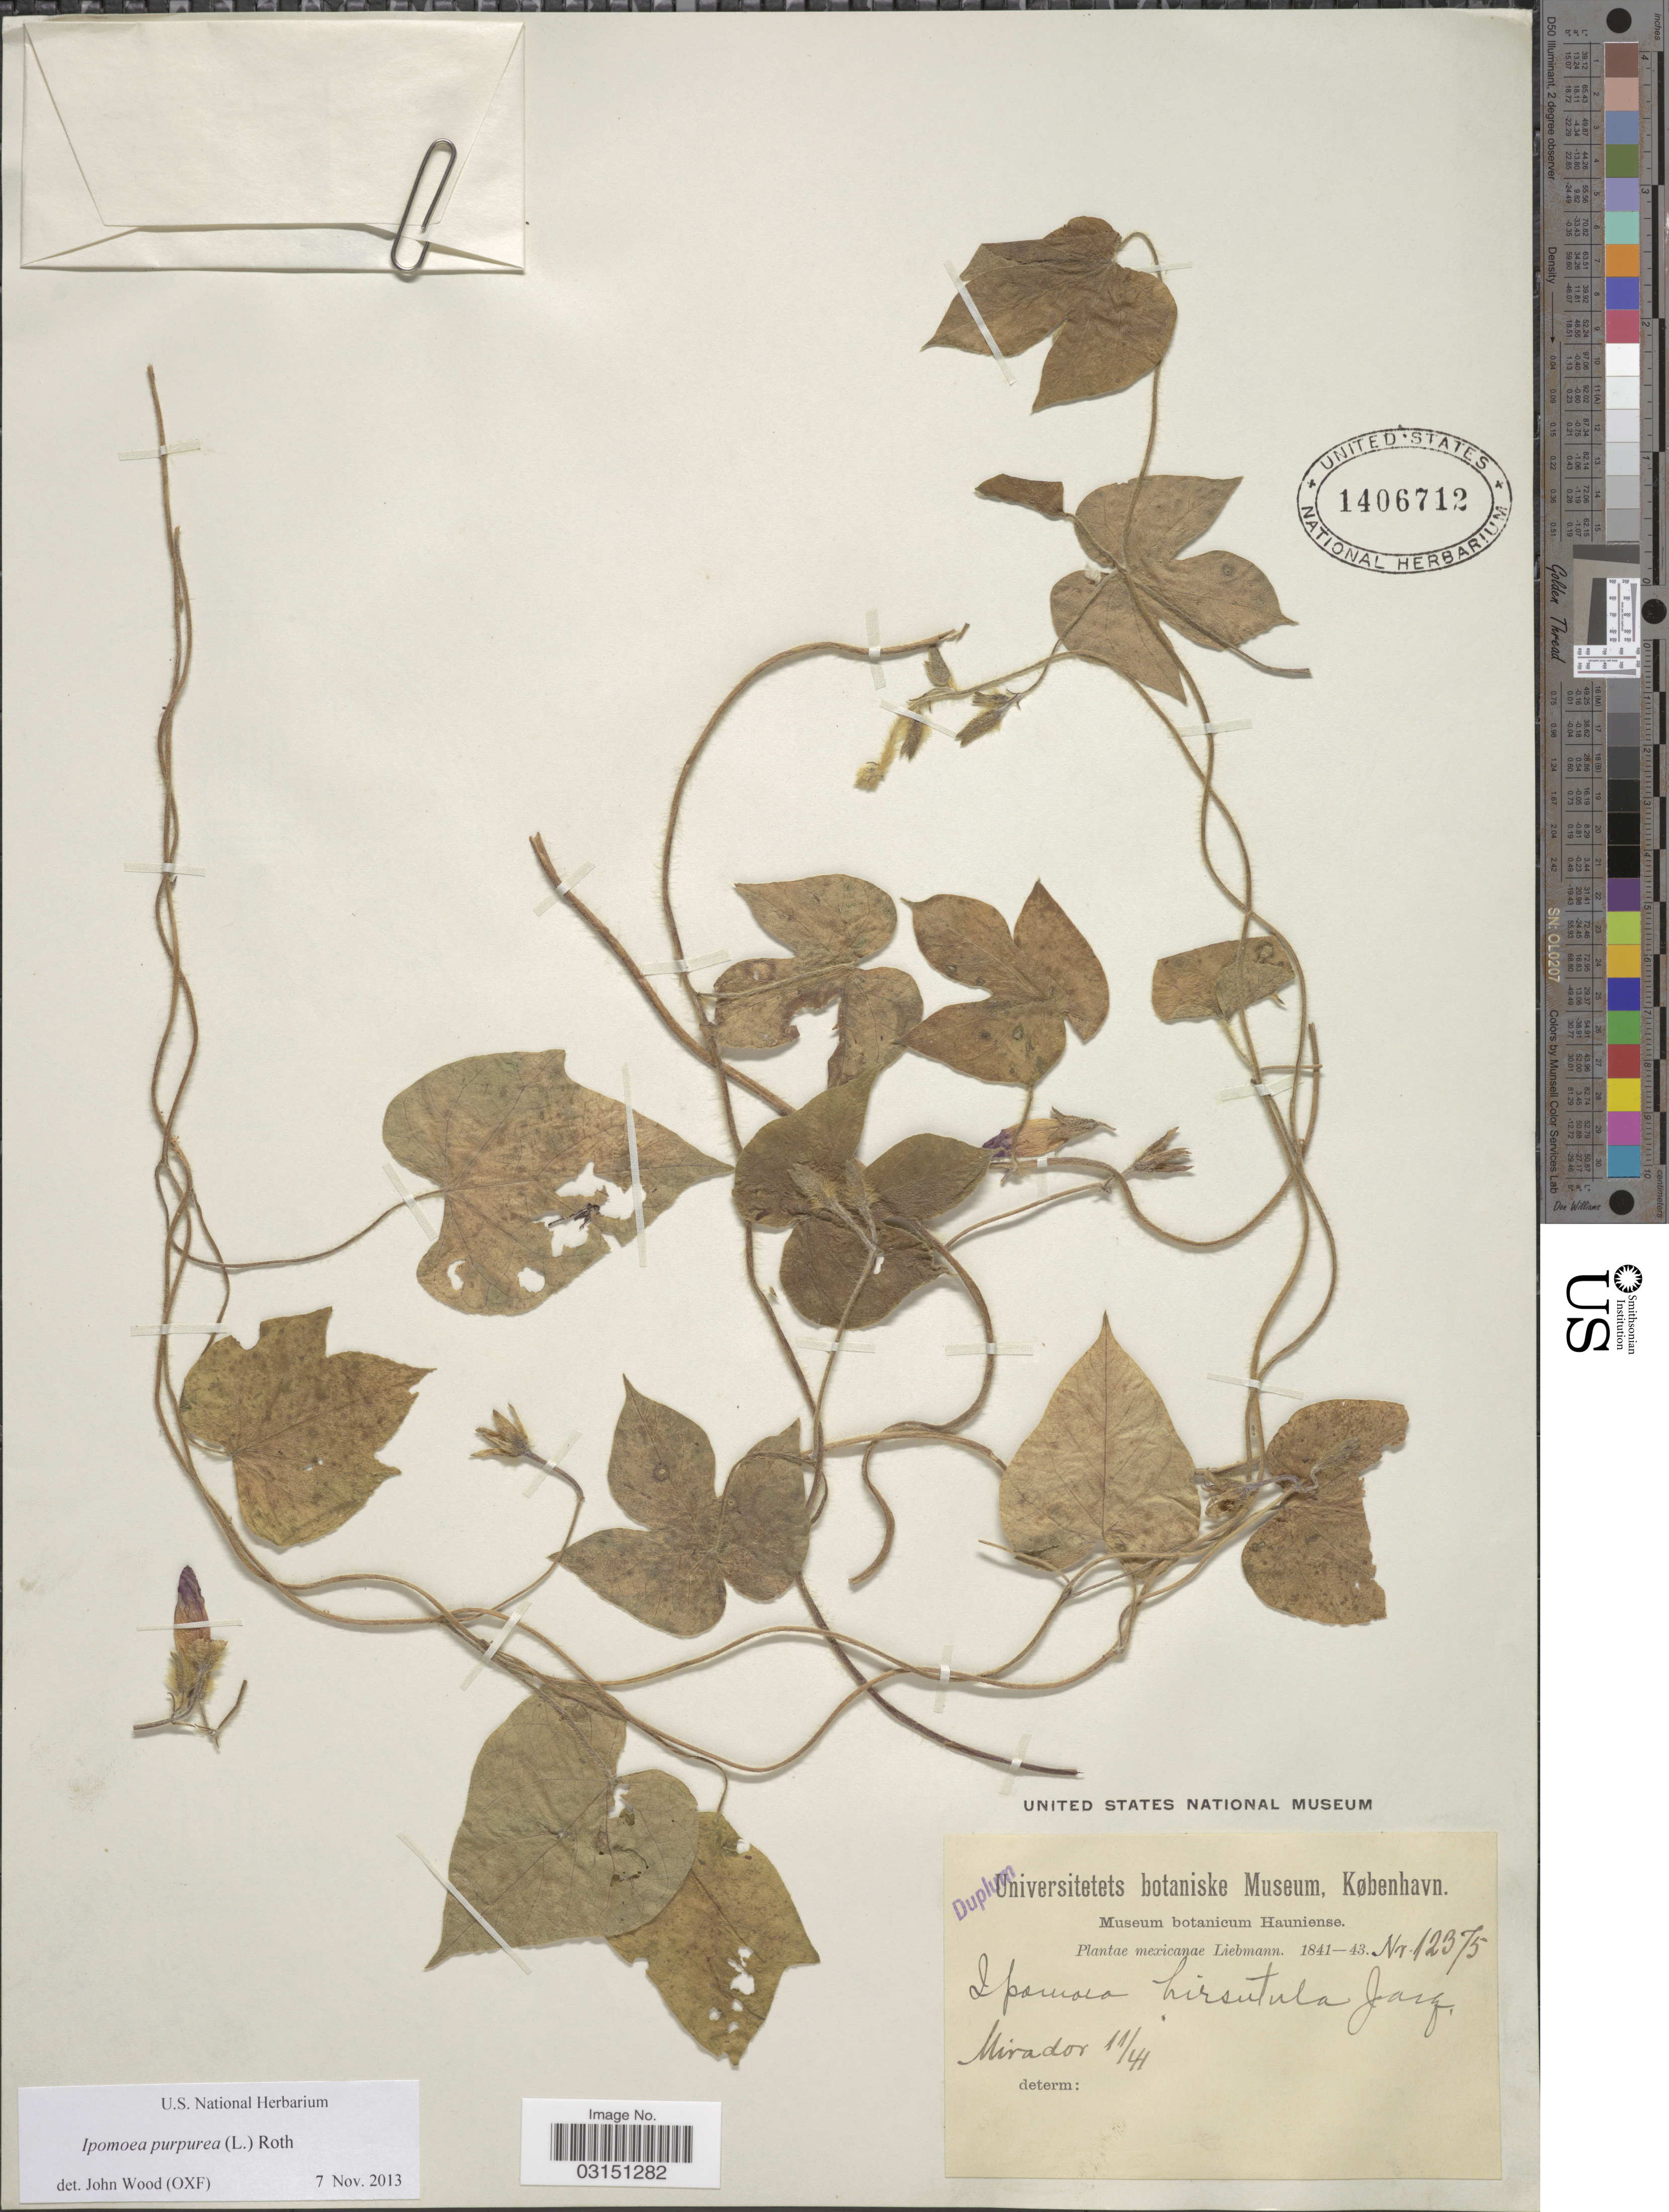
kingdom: Plantae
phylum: Tracheophyta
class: Magnoliopsida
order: Solanales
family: Convolvulaceae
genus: Ipomoea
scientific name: Ipomoea purpurea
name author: (L.) Roth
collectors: Liebmann, --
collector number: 12375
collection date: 1841-11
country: Mexico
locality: Mirador.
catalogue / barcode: US 1406712